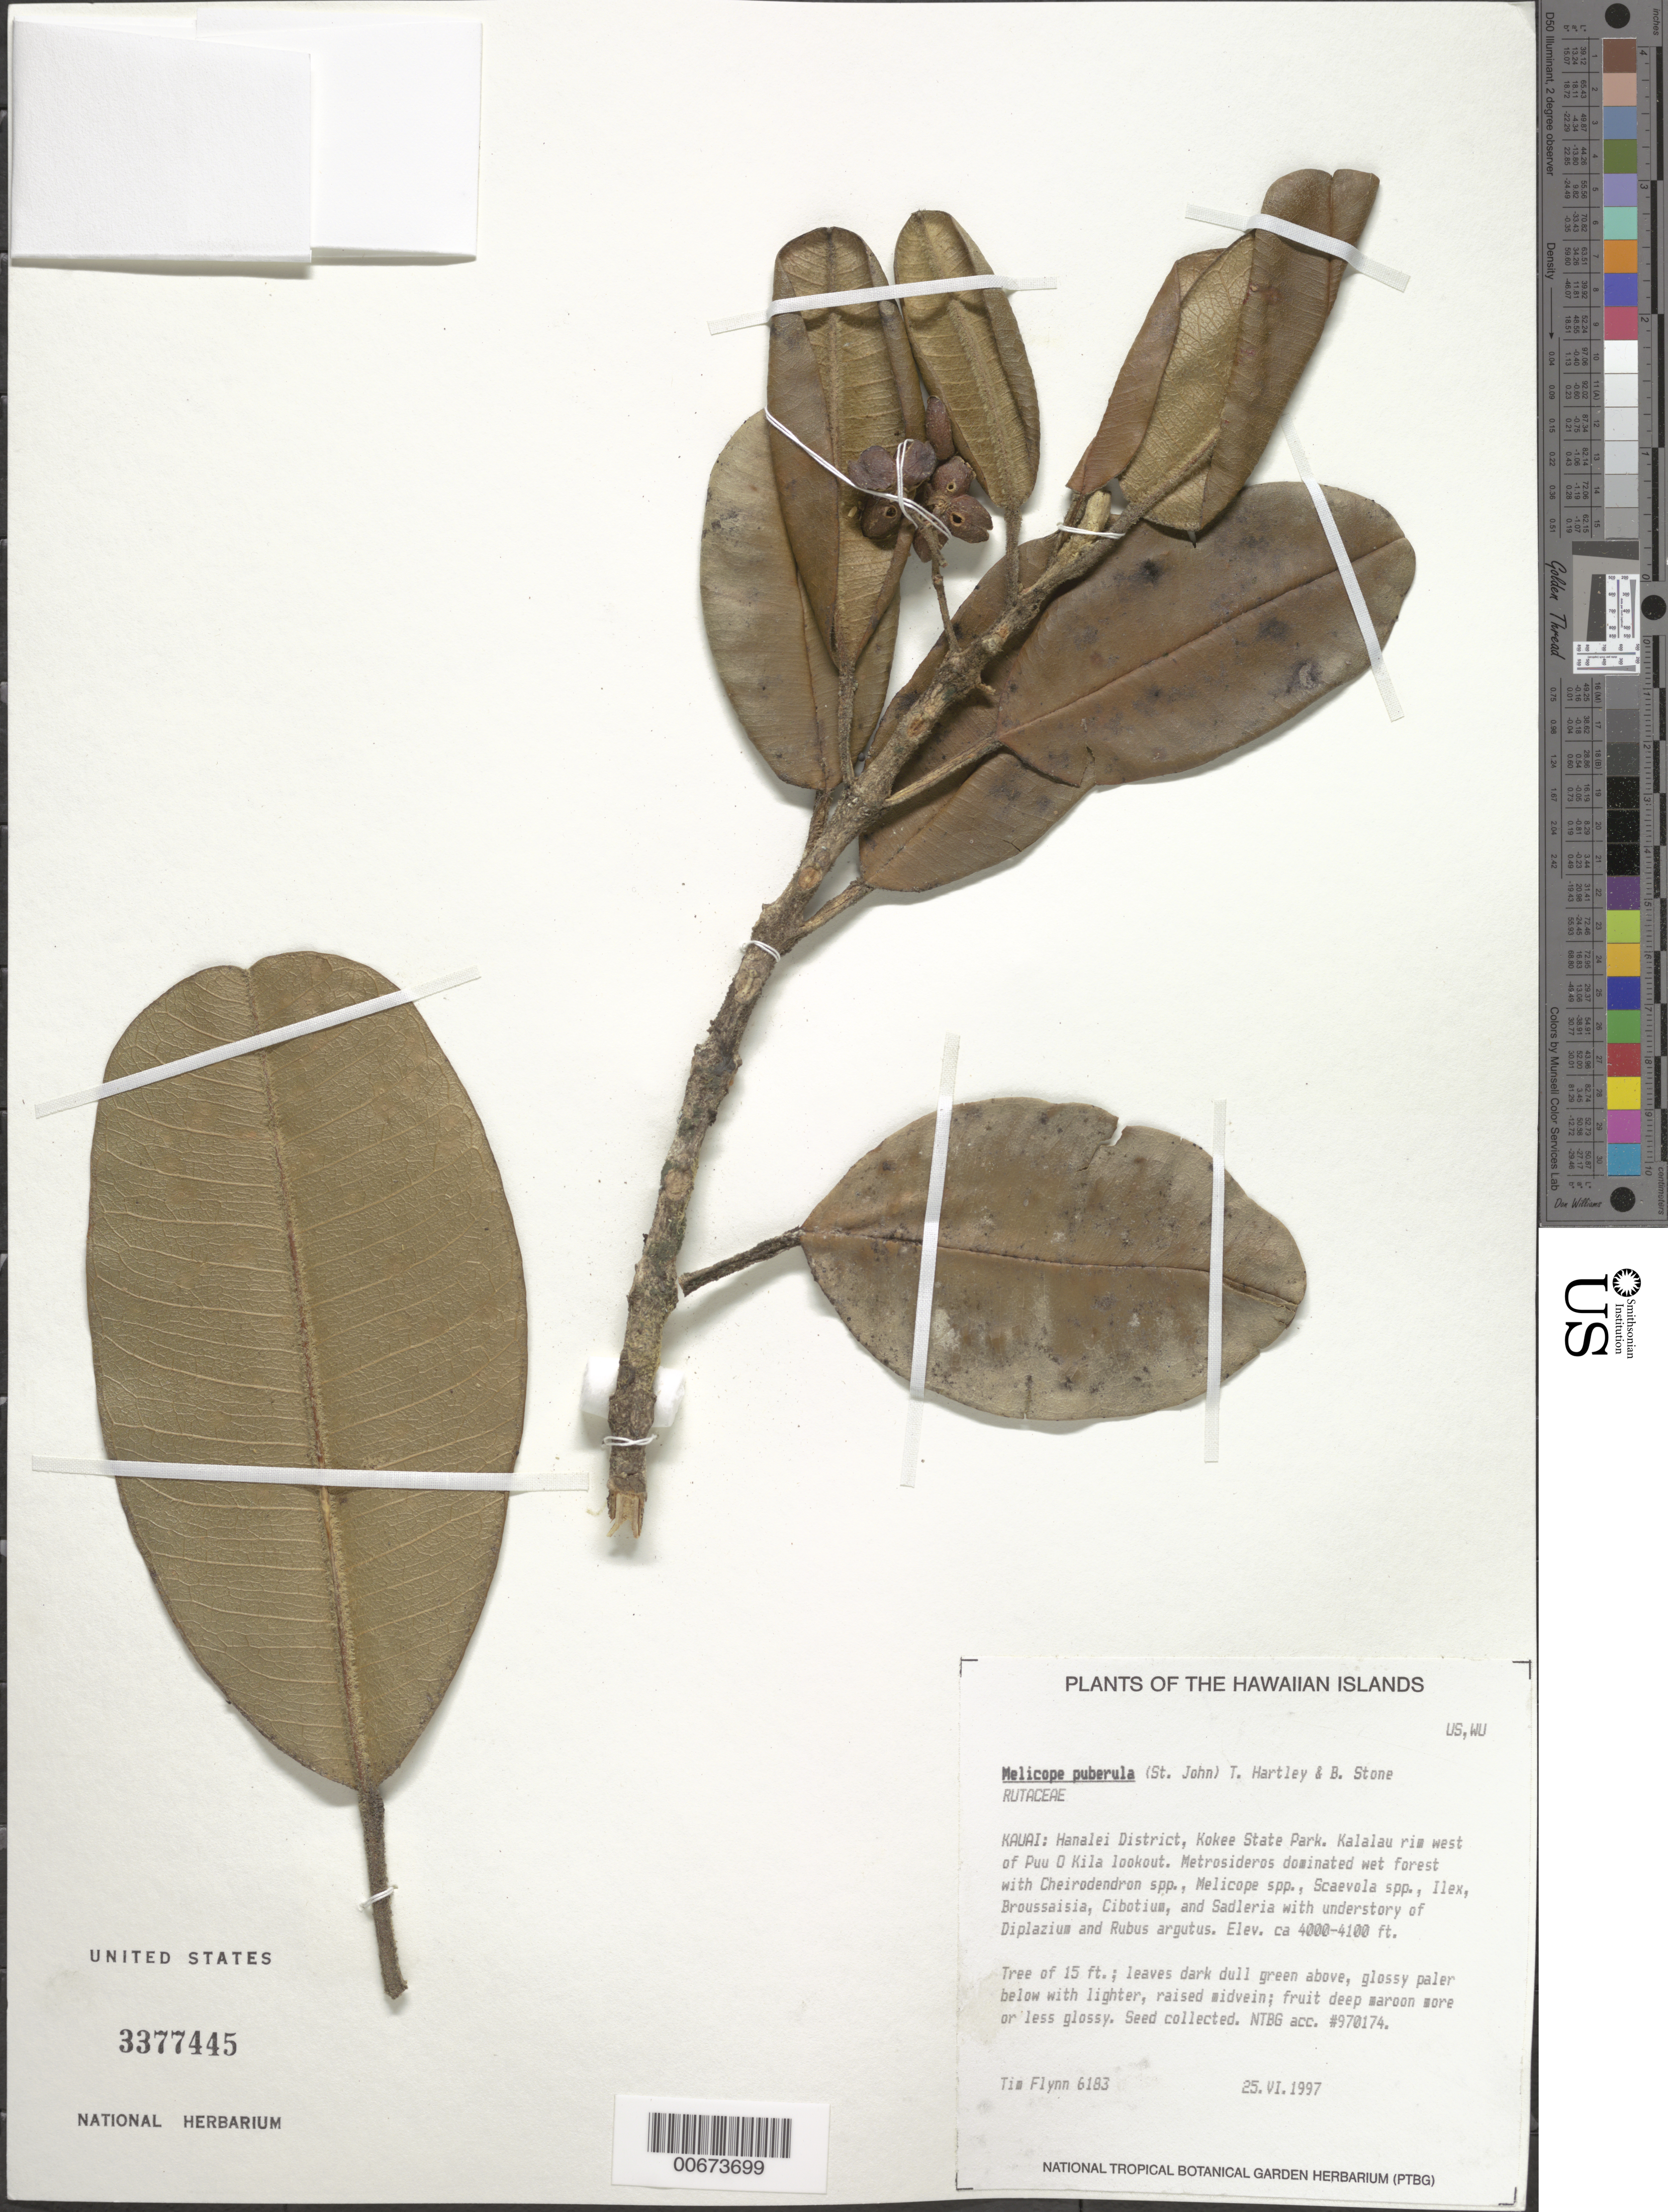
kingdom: Plantae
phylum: Tracheophyta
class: Magnoliopsida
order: Sapindales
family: Rutaceae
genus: Melicope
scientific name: Melicope puberula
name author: (H. St. John) T.G. Hartley & B.C. Stone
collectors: T. W. Flynn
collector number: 6183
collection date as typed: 25 Jun 1997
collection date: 1997-06-25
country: United States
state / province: Hawaii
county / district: Kauai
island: Kaua'i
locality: Hanalei District, Koke'e State Park, Kalalau rim west of Pu'uokila lookout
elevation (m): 1219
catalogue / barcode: US 3377445